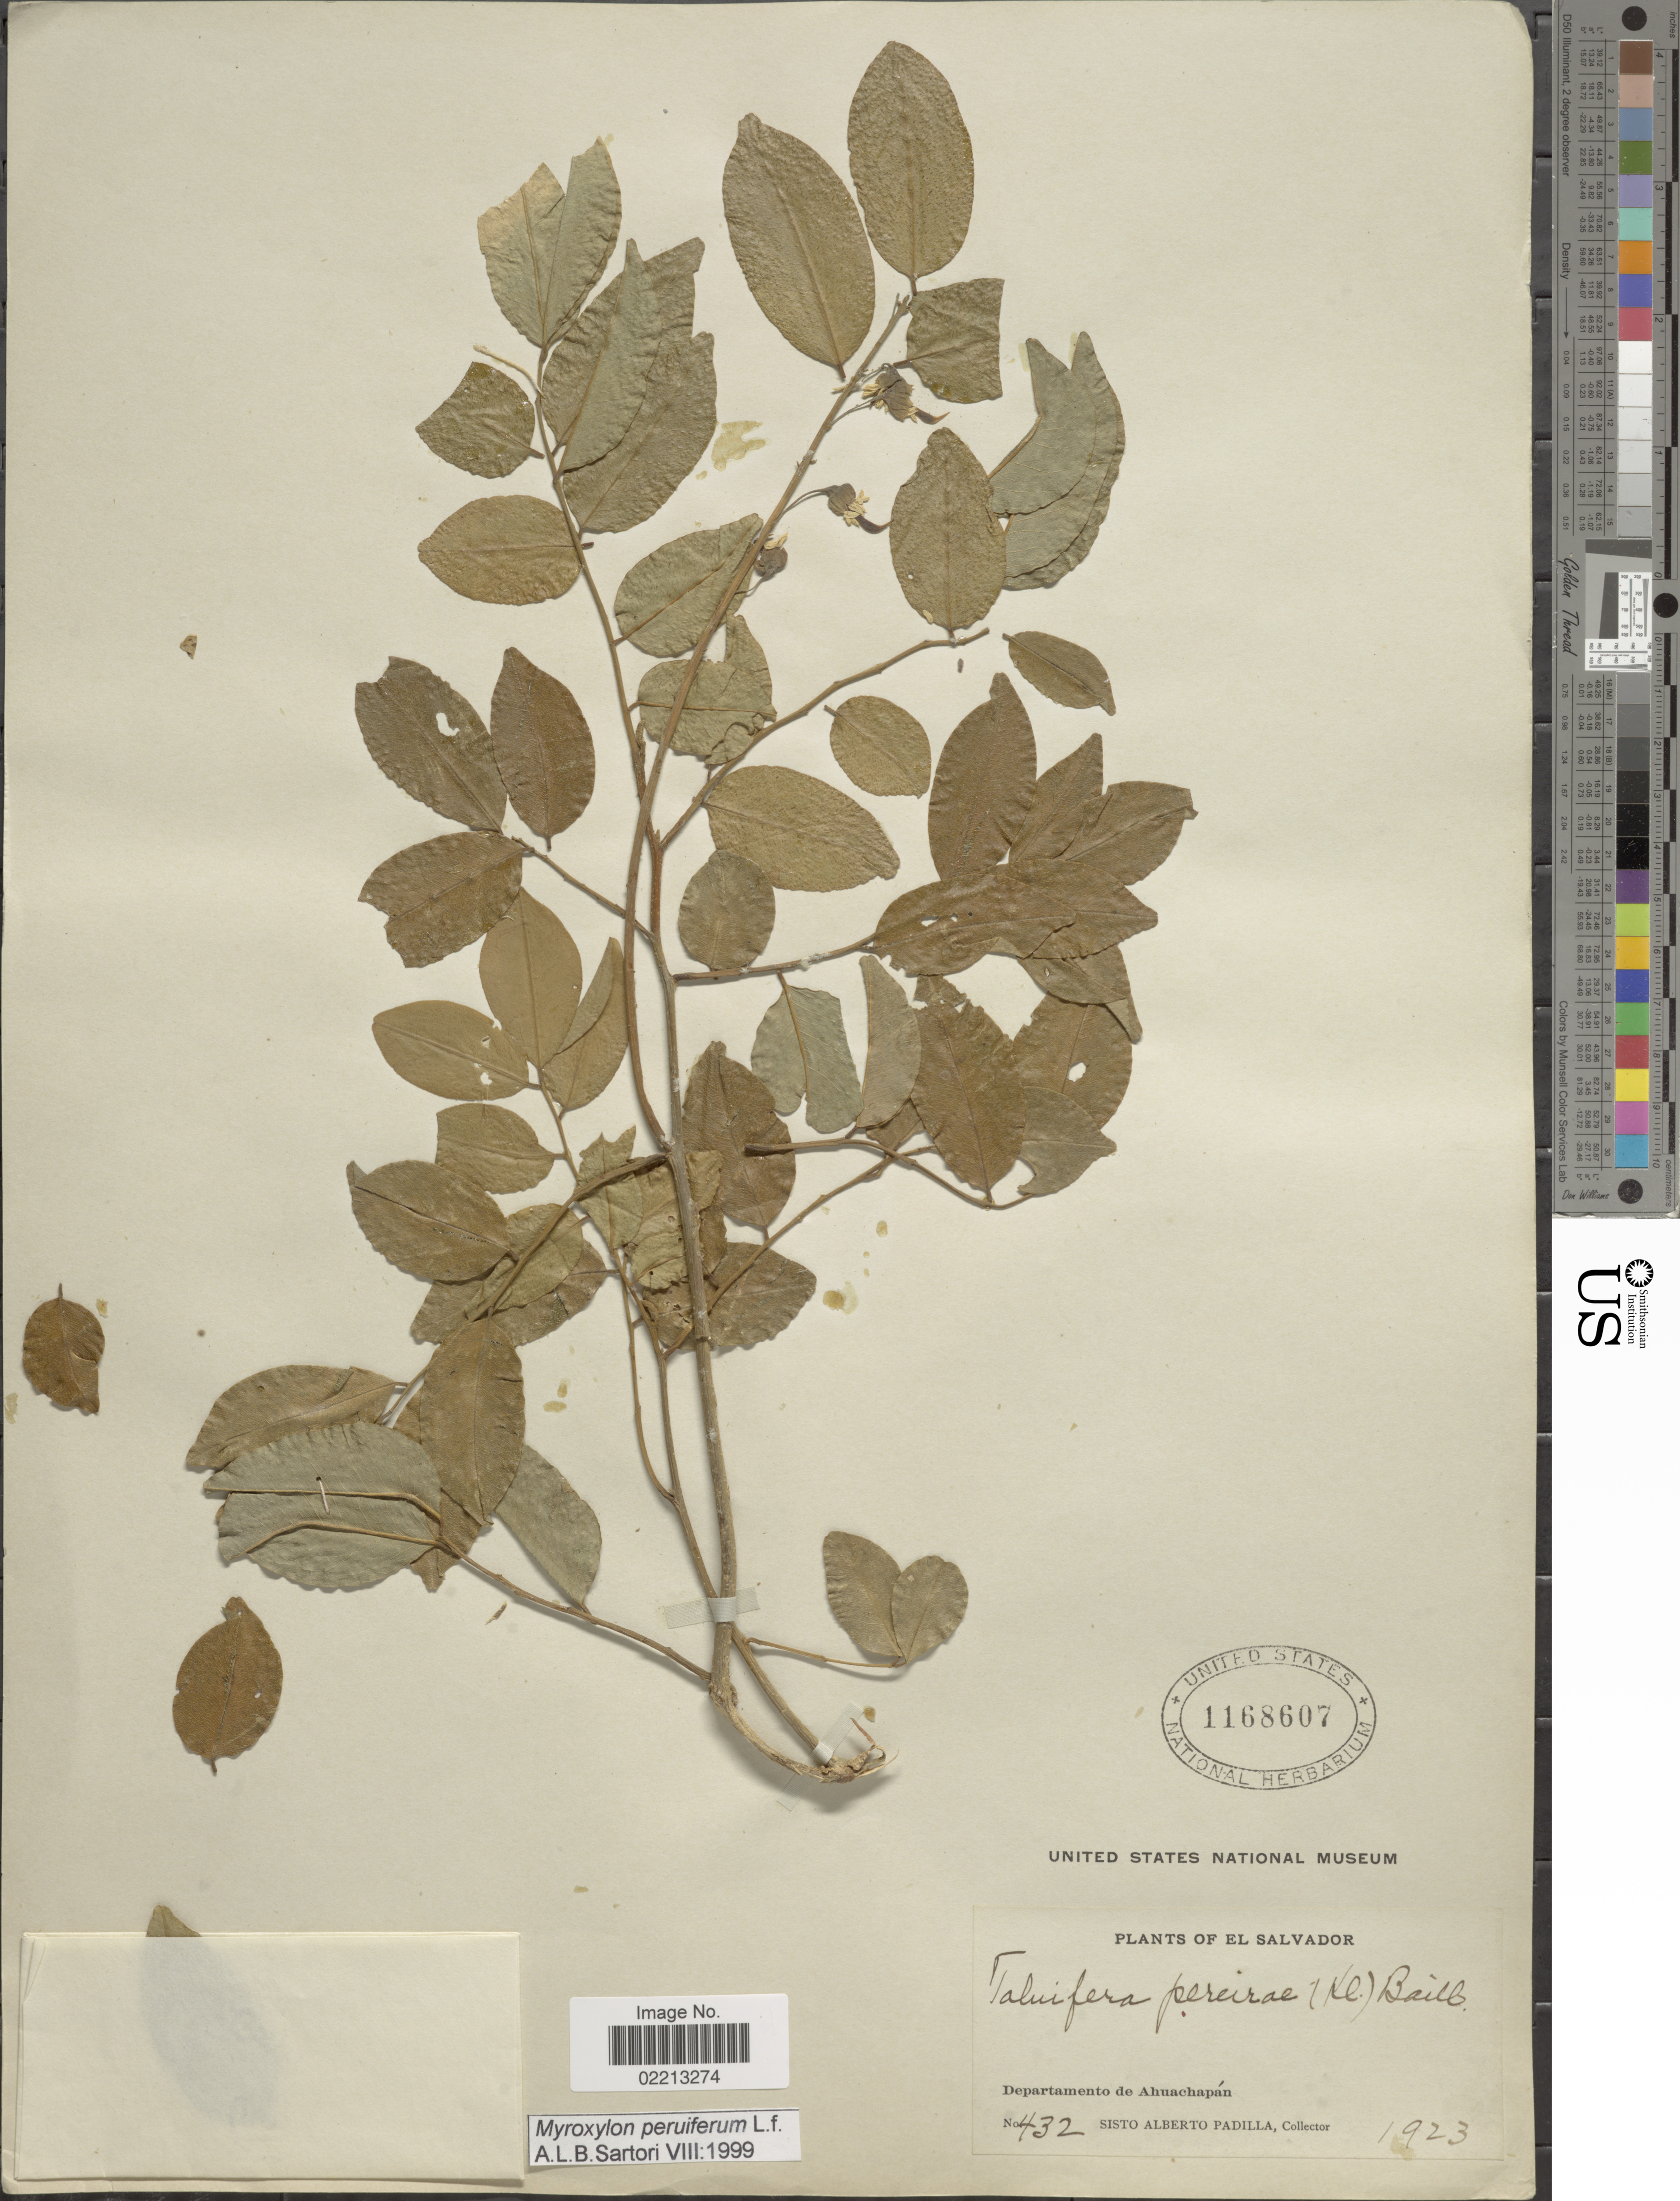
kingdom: Plantae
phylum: Tracheophyta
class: Magnoliopsida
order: Fabales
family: Fabaceae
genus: Myroxylon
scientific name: Myroxylon peruiferum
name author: L. f.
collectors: S. A. Padilla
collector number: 432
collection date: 1923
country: El Salvador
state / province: Ahuachapan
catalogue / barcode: US 1168607